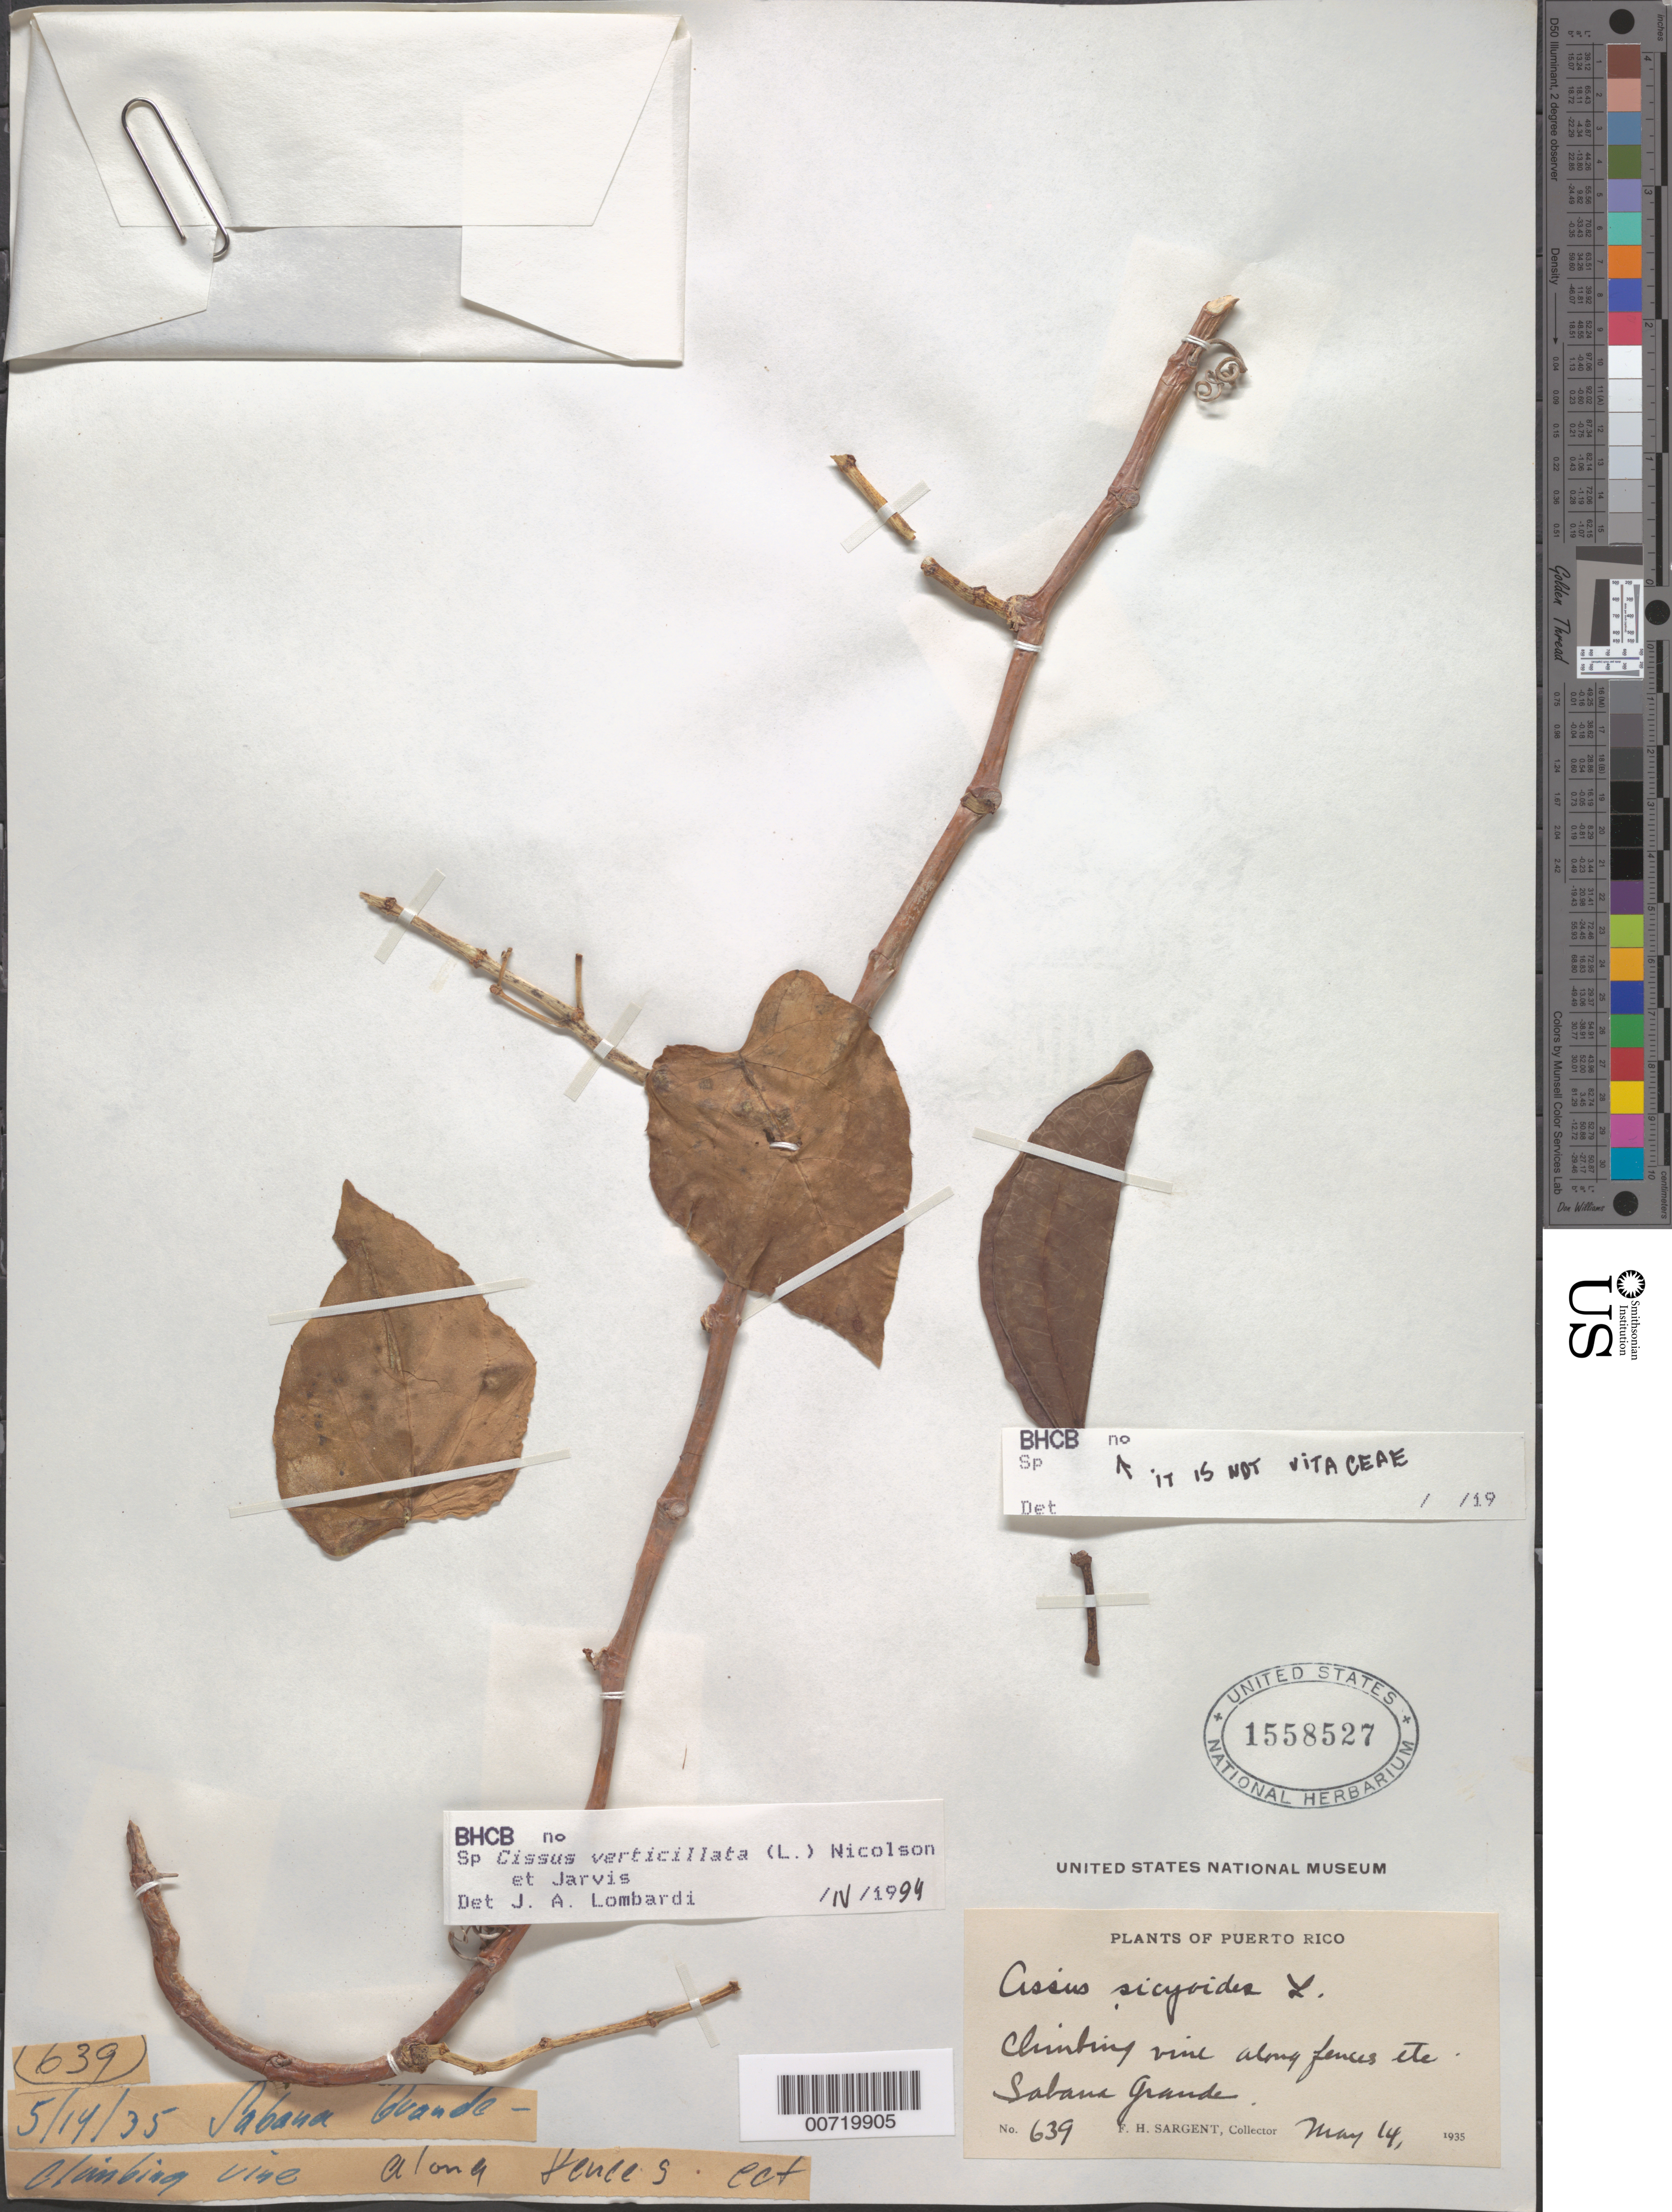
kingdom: Plantae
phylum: Tracheophyta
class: Magnoliopsida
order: Vitales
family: Vitaceae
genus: Cissus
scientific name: Cissus verticillata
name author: (L.) Nicolson & C.E. Jarvis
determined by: Lombardi, Julio A.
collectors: F. H. Sargent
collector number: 639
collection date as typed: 14 May 1935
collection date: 1935-05-14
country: Puerto Rico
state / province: Sabana Grande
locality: Sabana Grande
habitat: Climbing vine along fences etc.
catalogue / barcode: US 1558527